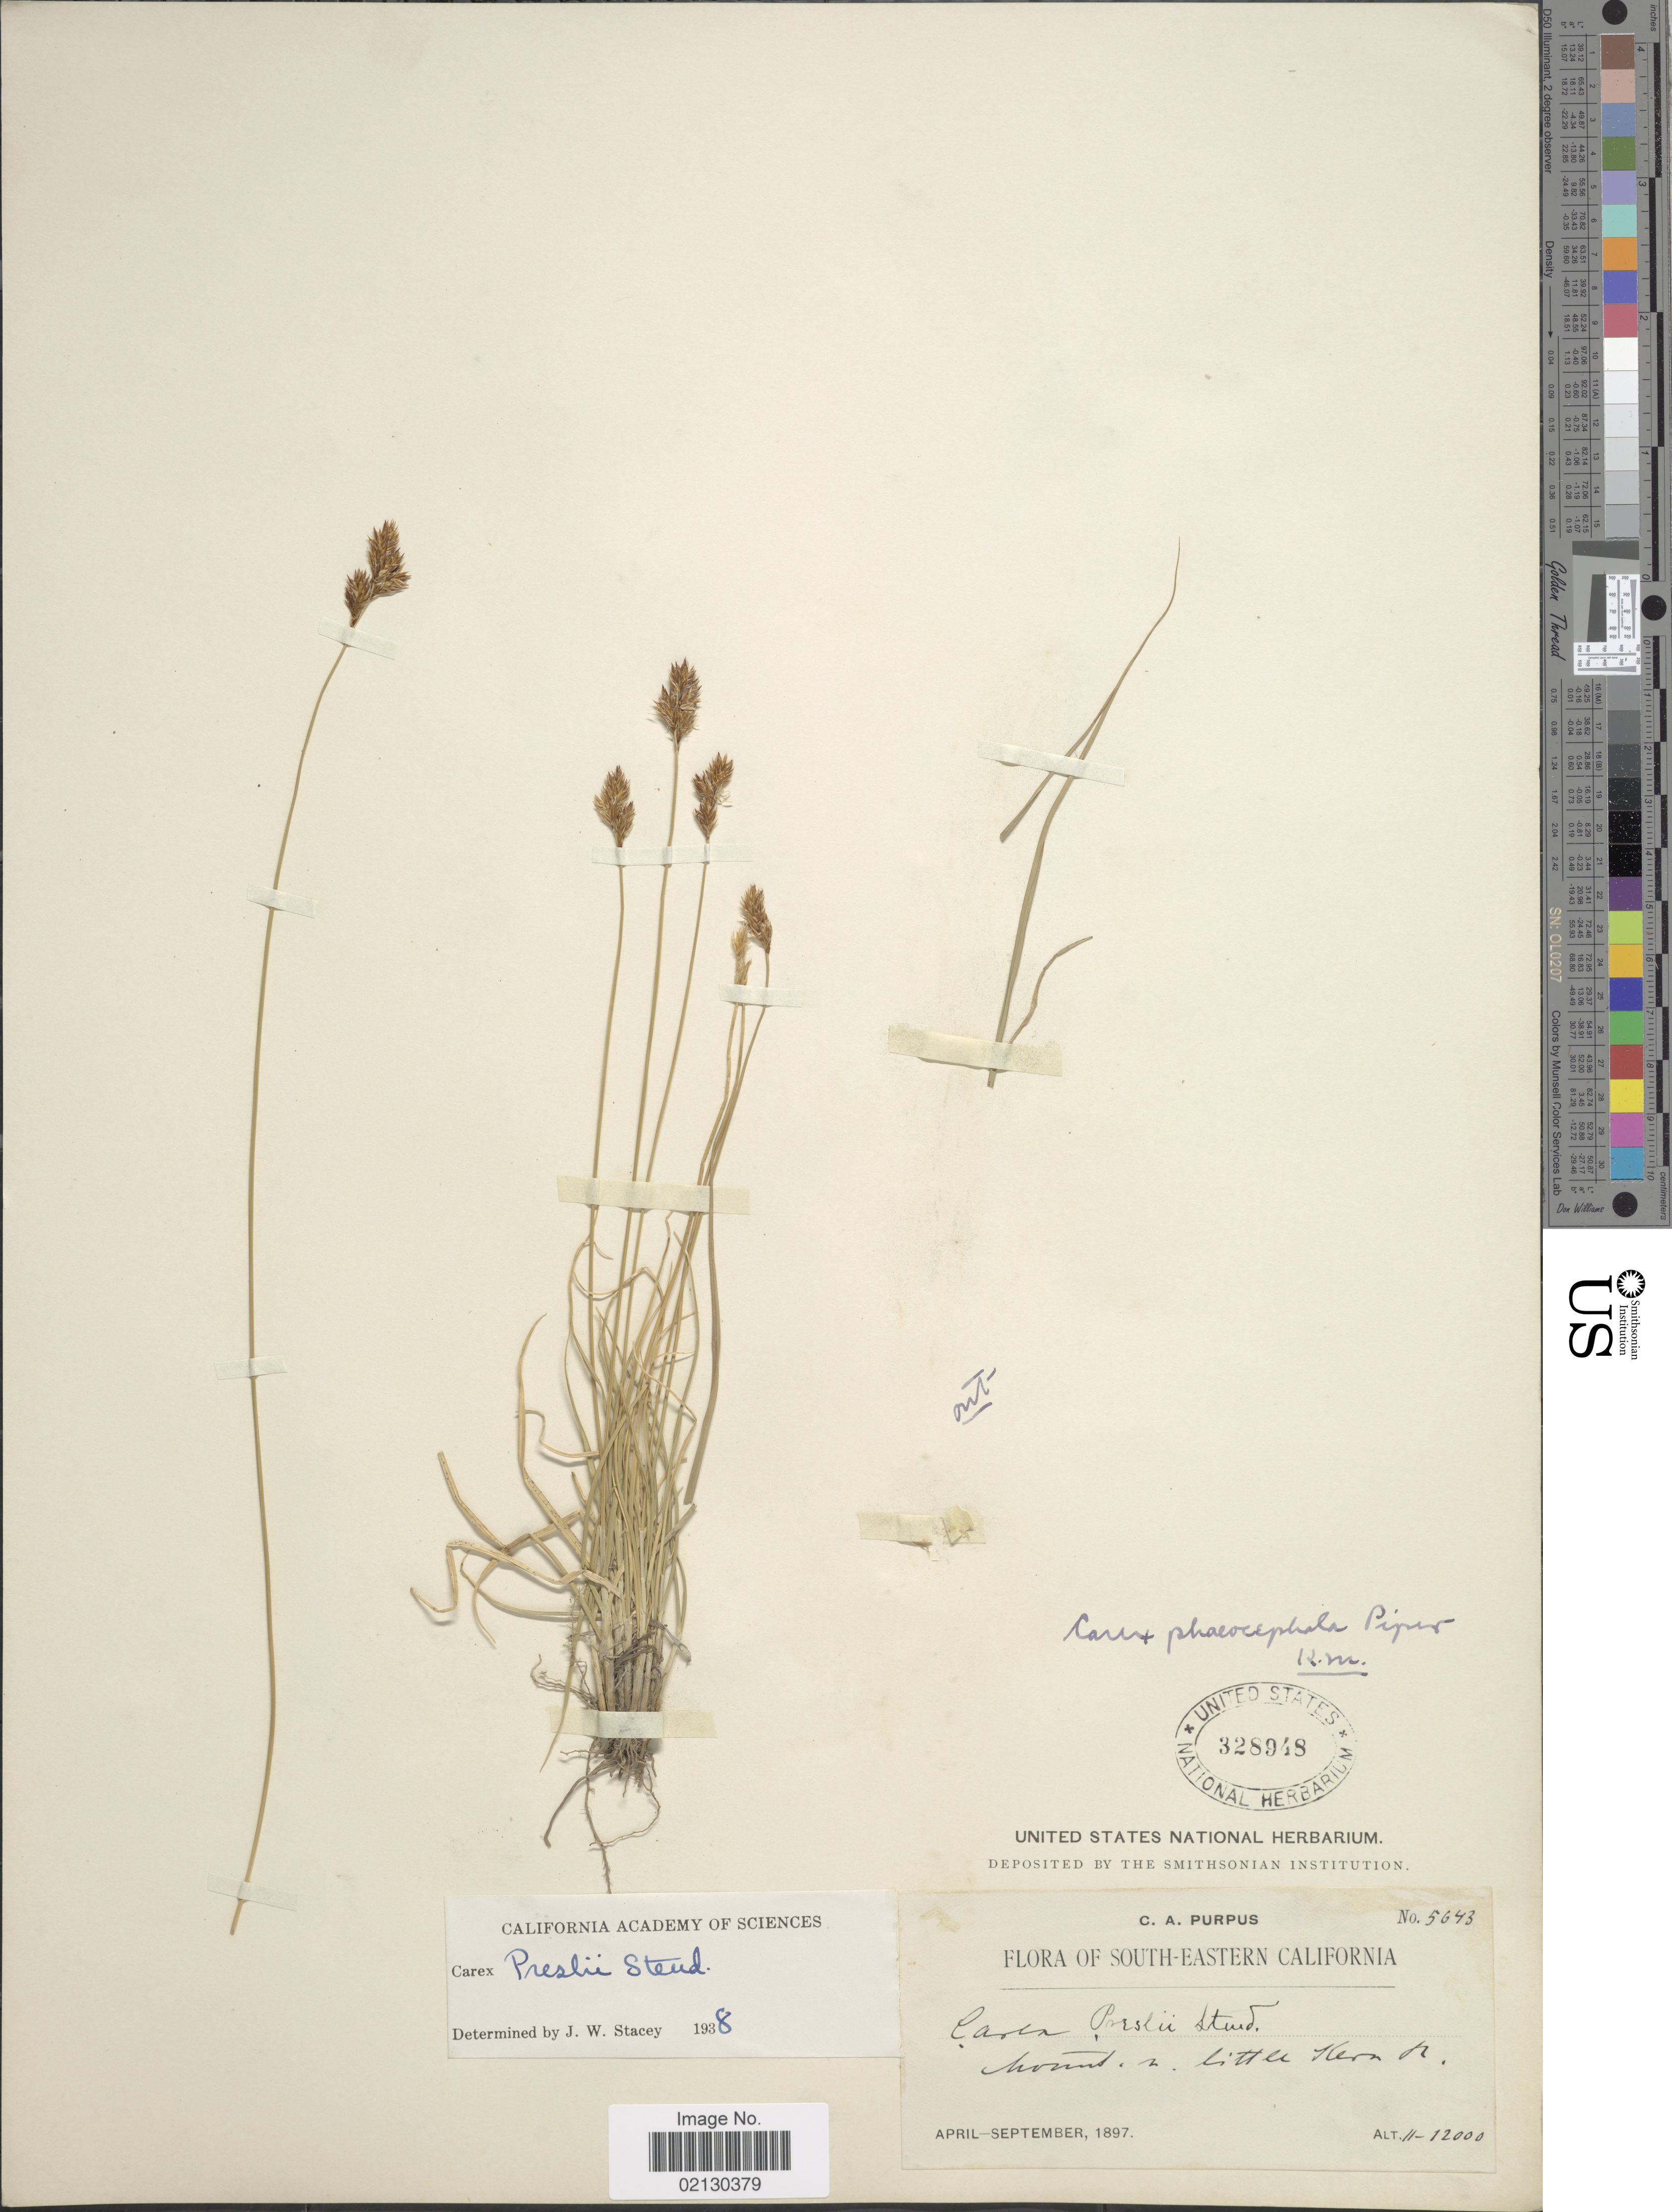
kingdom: Plantae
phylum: Tracheophyta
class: Liliopsida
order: Poales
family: Cyperaceae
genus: Carex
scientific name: Carex preslii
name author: Steud.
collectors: C. A. Purpus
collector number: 5643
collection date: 1897-04/1897-09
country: United States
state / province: California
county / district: Kern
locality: Mount. n. little Kern R. South-eastern California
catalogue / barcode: US 328948